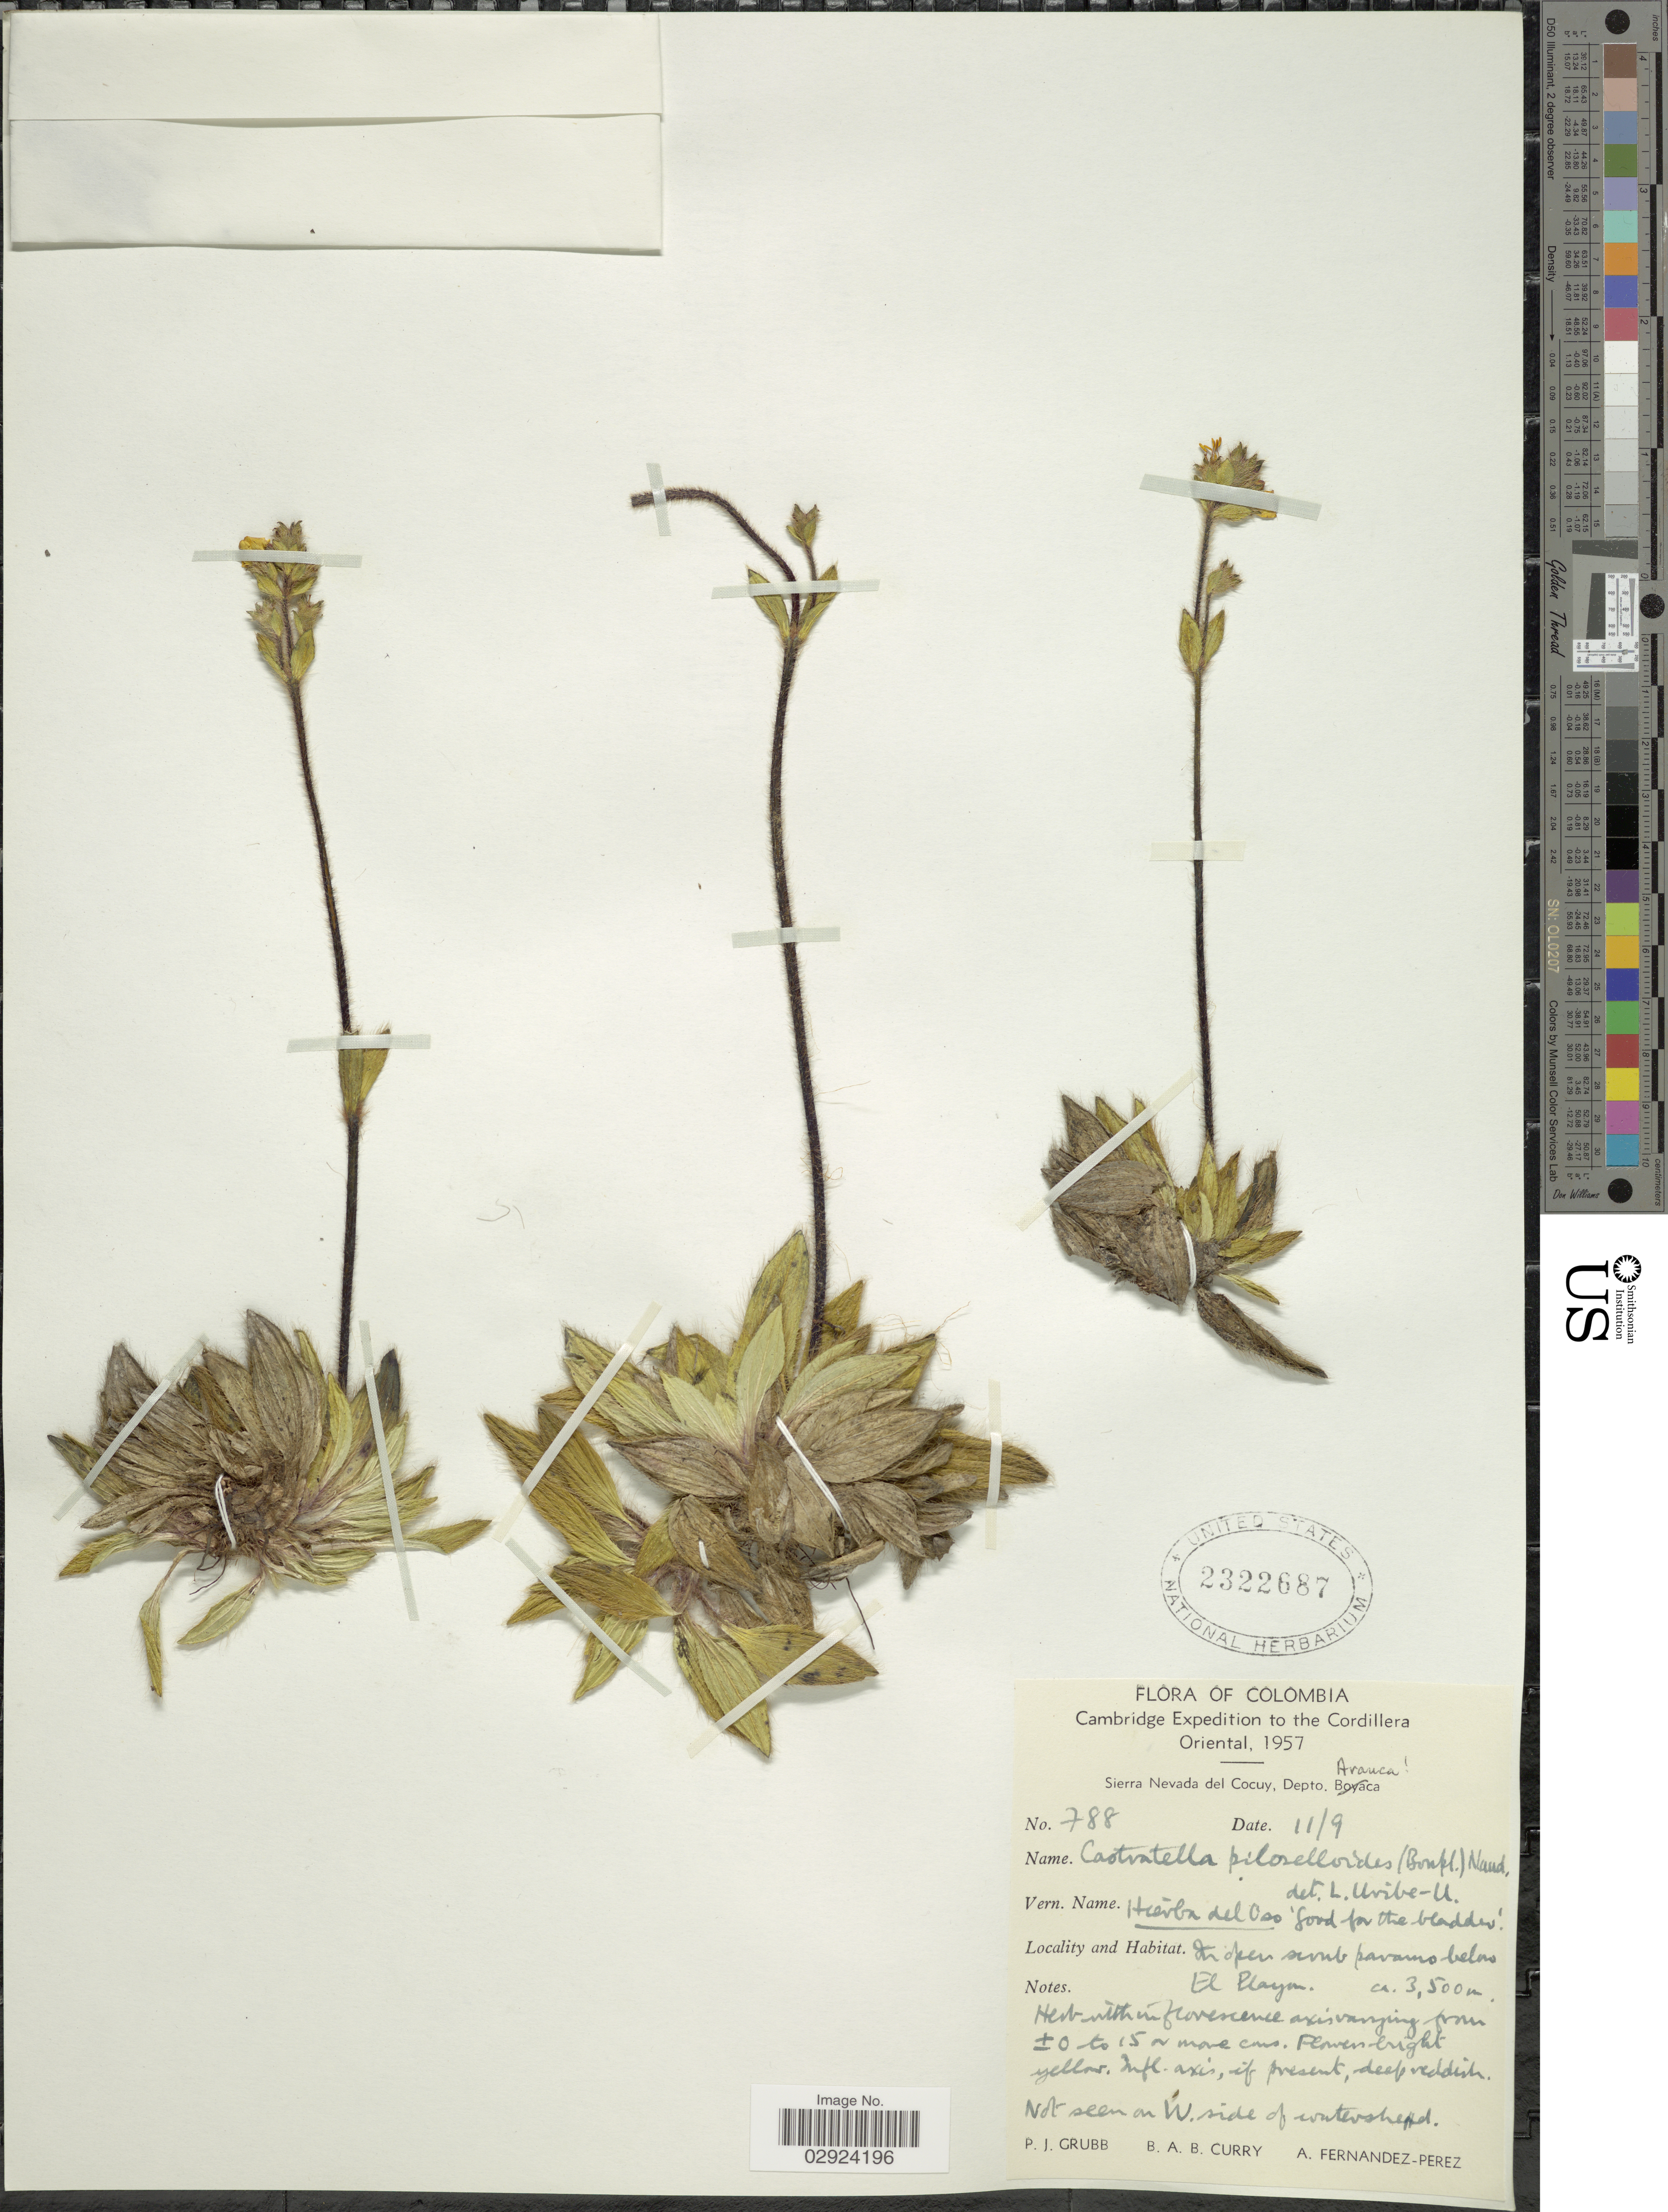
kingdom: Plantae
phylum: Tracheophyta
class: Magnoliopsida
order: Myrtales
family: Melastomataceae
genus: Castratella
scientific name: Castratella piloselloides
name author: (Bonpl.) Naudin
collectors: P. J. Grubb, B. A. B. Curry & A. Fernández-Pérez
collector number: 788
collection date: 1957-09-11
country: Colombia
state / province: Arauca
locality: Sierra Nevada del Cocuy, Depto. Arauca, In open scrub paramo-below El Playon, The Cordillera Oriental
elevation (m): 3500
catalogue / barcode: US 2322687